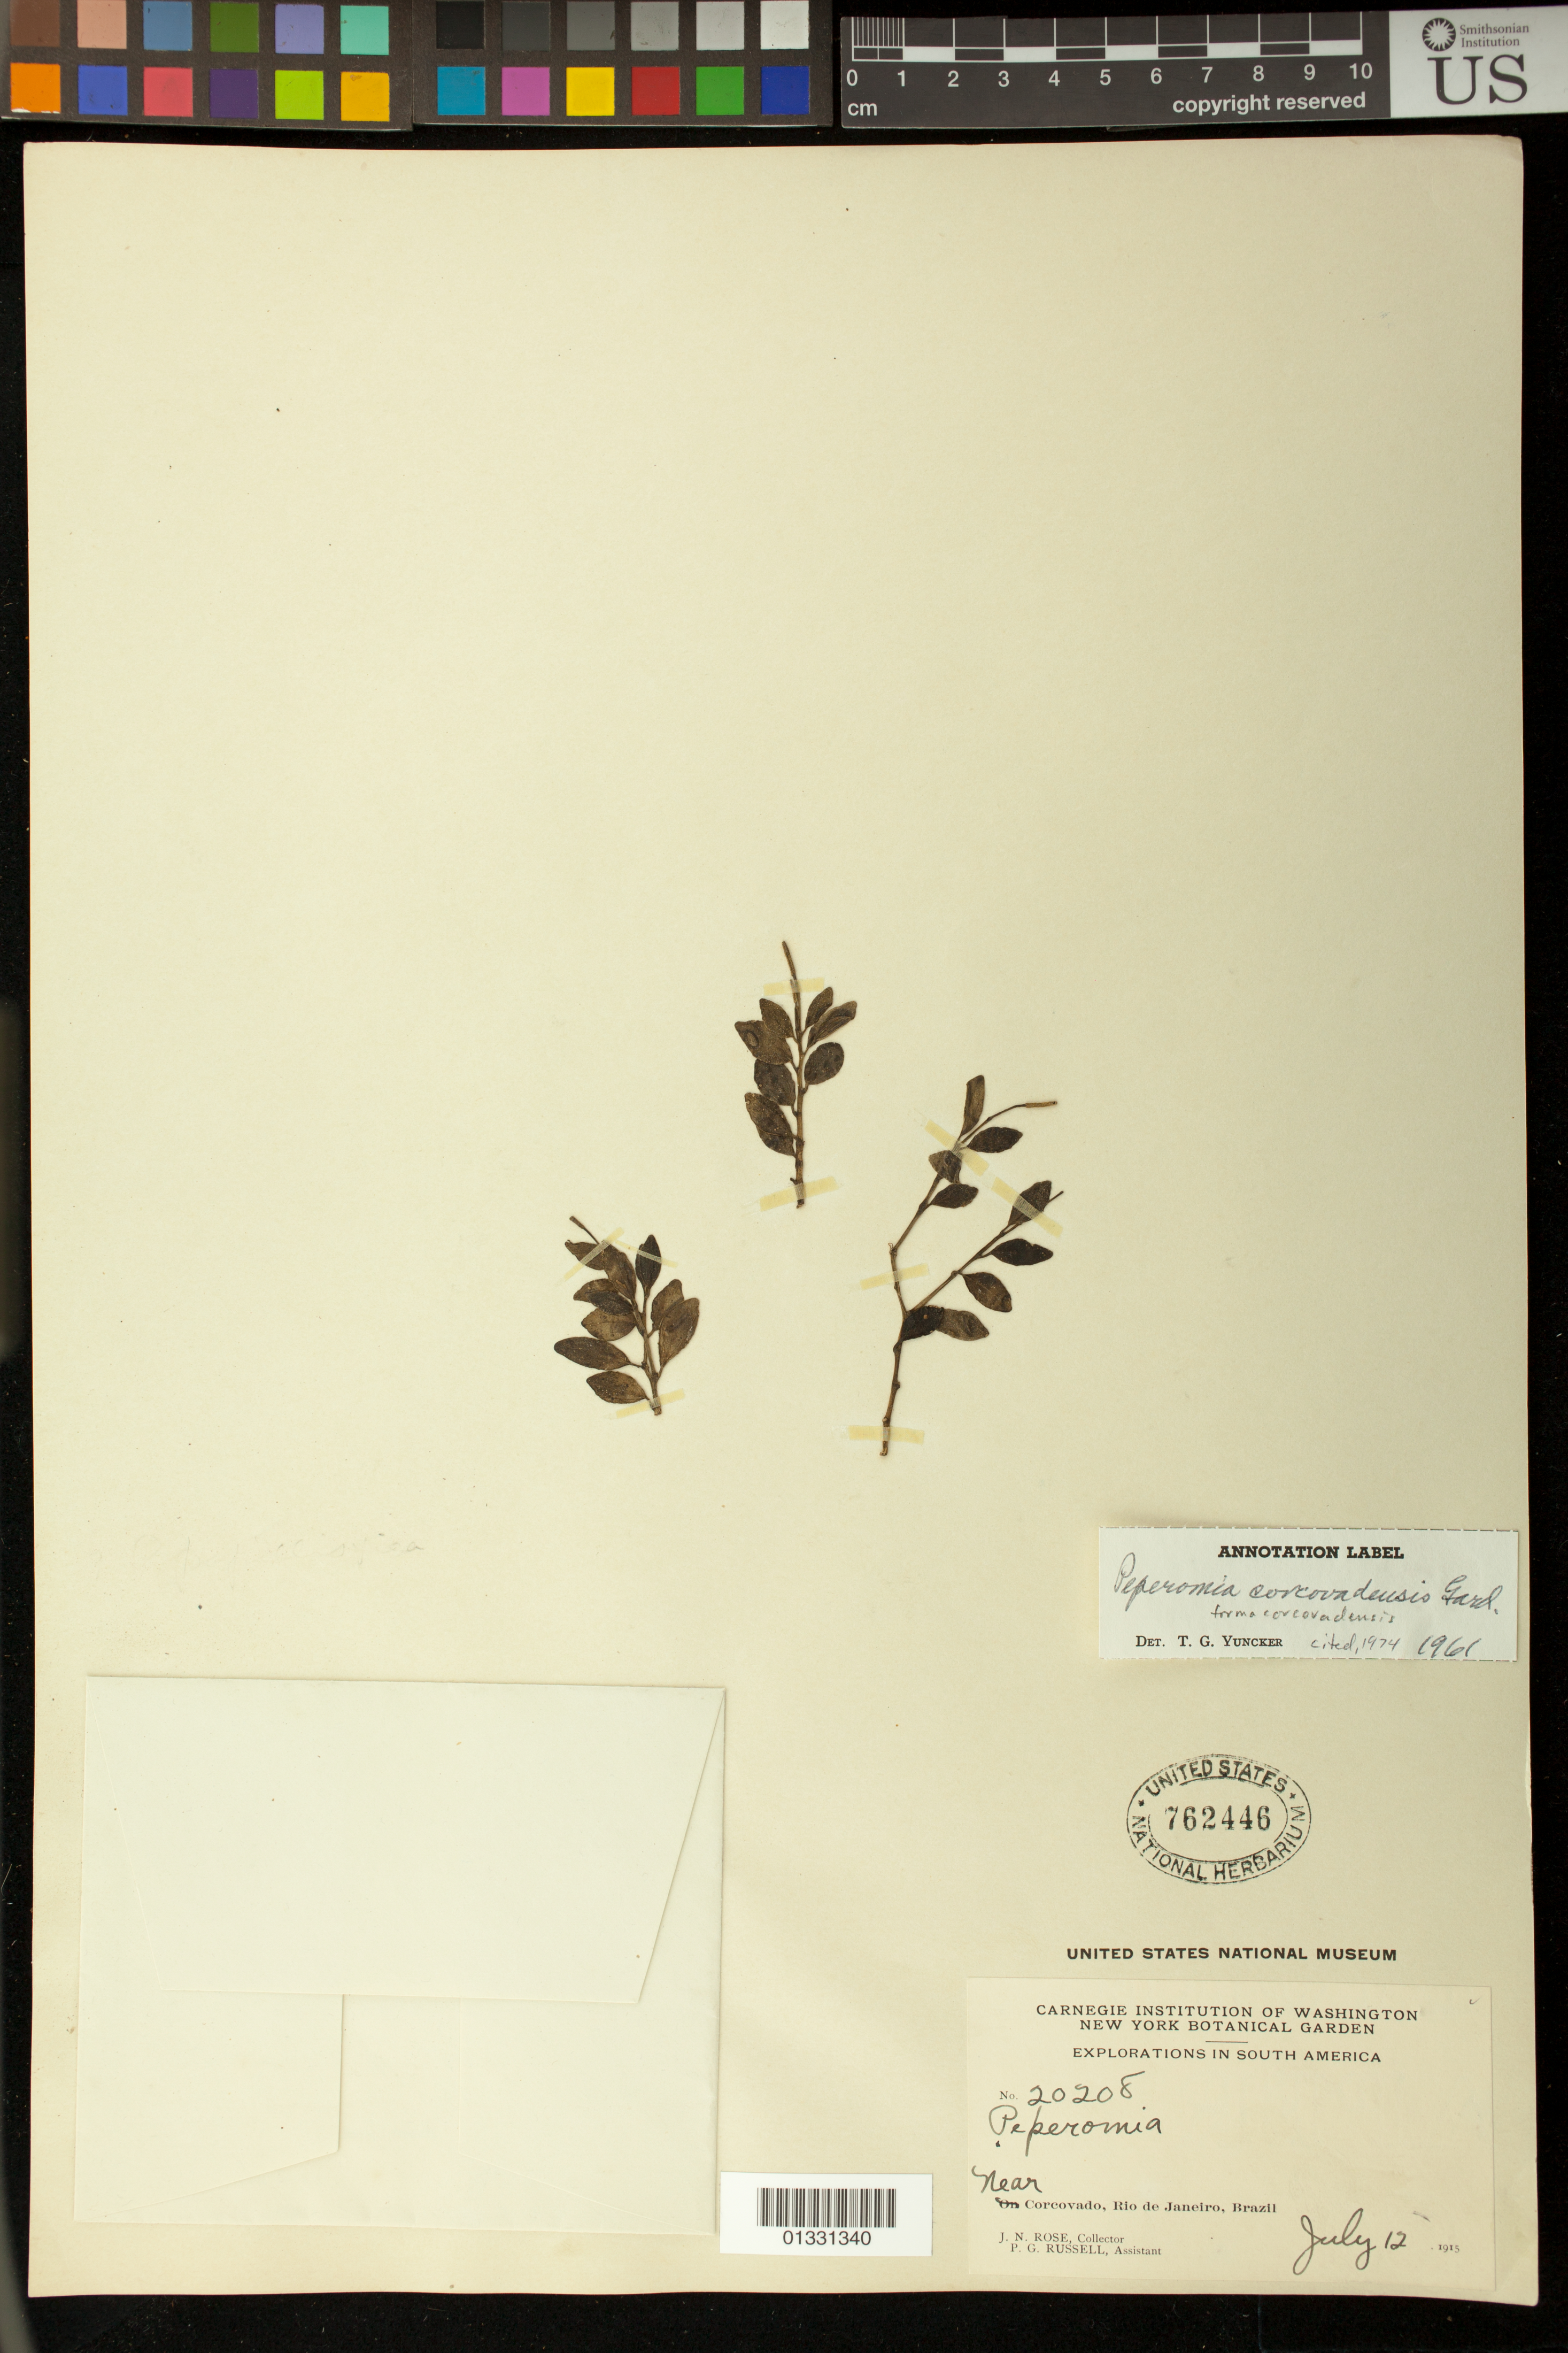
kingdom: Plantae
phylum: Tracheophyta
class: Magnoliopsida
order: Piperales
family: Piperaceae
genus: Peperomia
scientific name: Peperomia corcovadensis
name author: Gardner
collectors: J. N. Rose & P. G. Russell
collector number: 20208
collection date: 1915-07-12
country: Brazil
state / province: Rio de Janeiro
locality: Near Corcovado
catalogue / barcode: US 762446